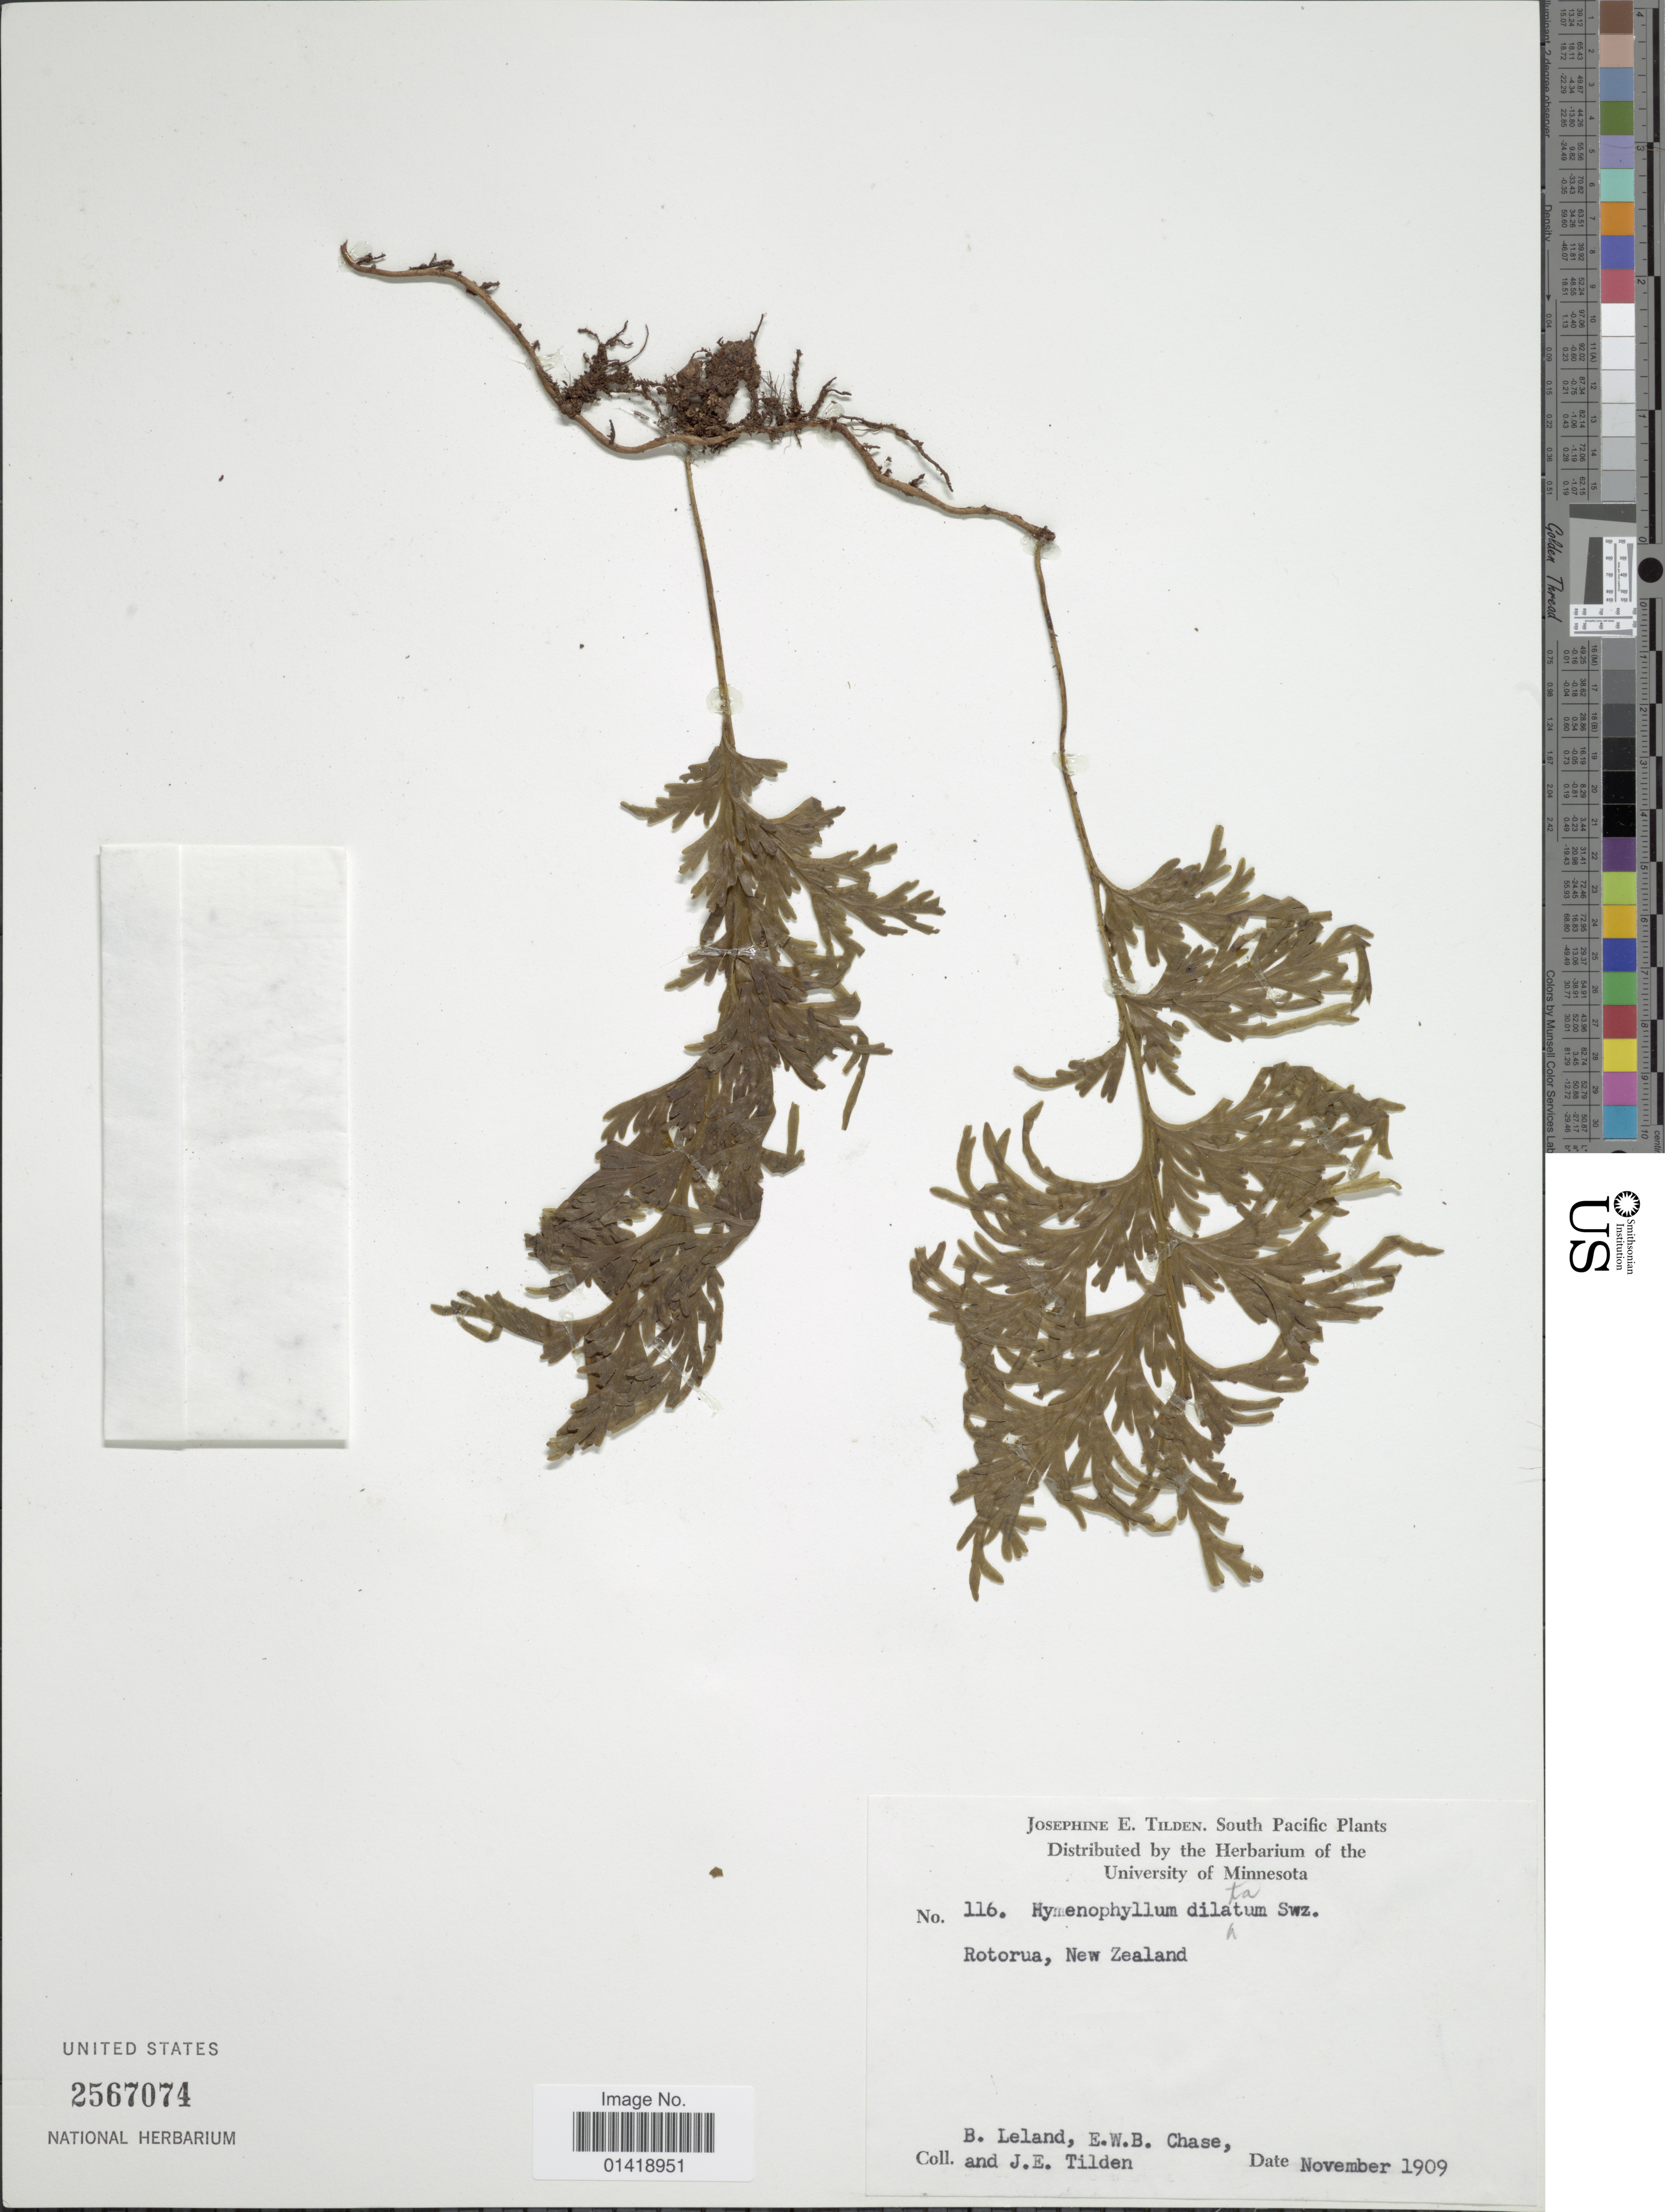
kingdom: Plantae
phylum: Tracheophyta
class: Polypodiopsida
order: Hymenophyllales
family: Hymenophyllaceae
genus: Hymenophyllum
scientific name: Hymenophyllum dilatatum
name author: Sw.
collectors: B. Leland, E. W. Chase & J. E. Tilden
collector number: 116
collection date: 1909-11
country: New Zealand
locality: Rotorua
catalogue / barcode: US 2567074